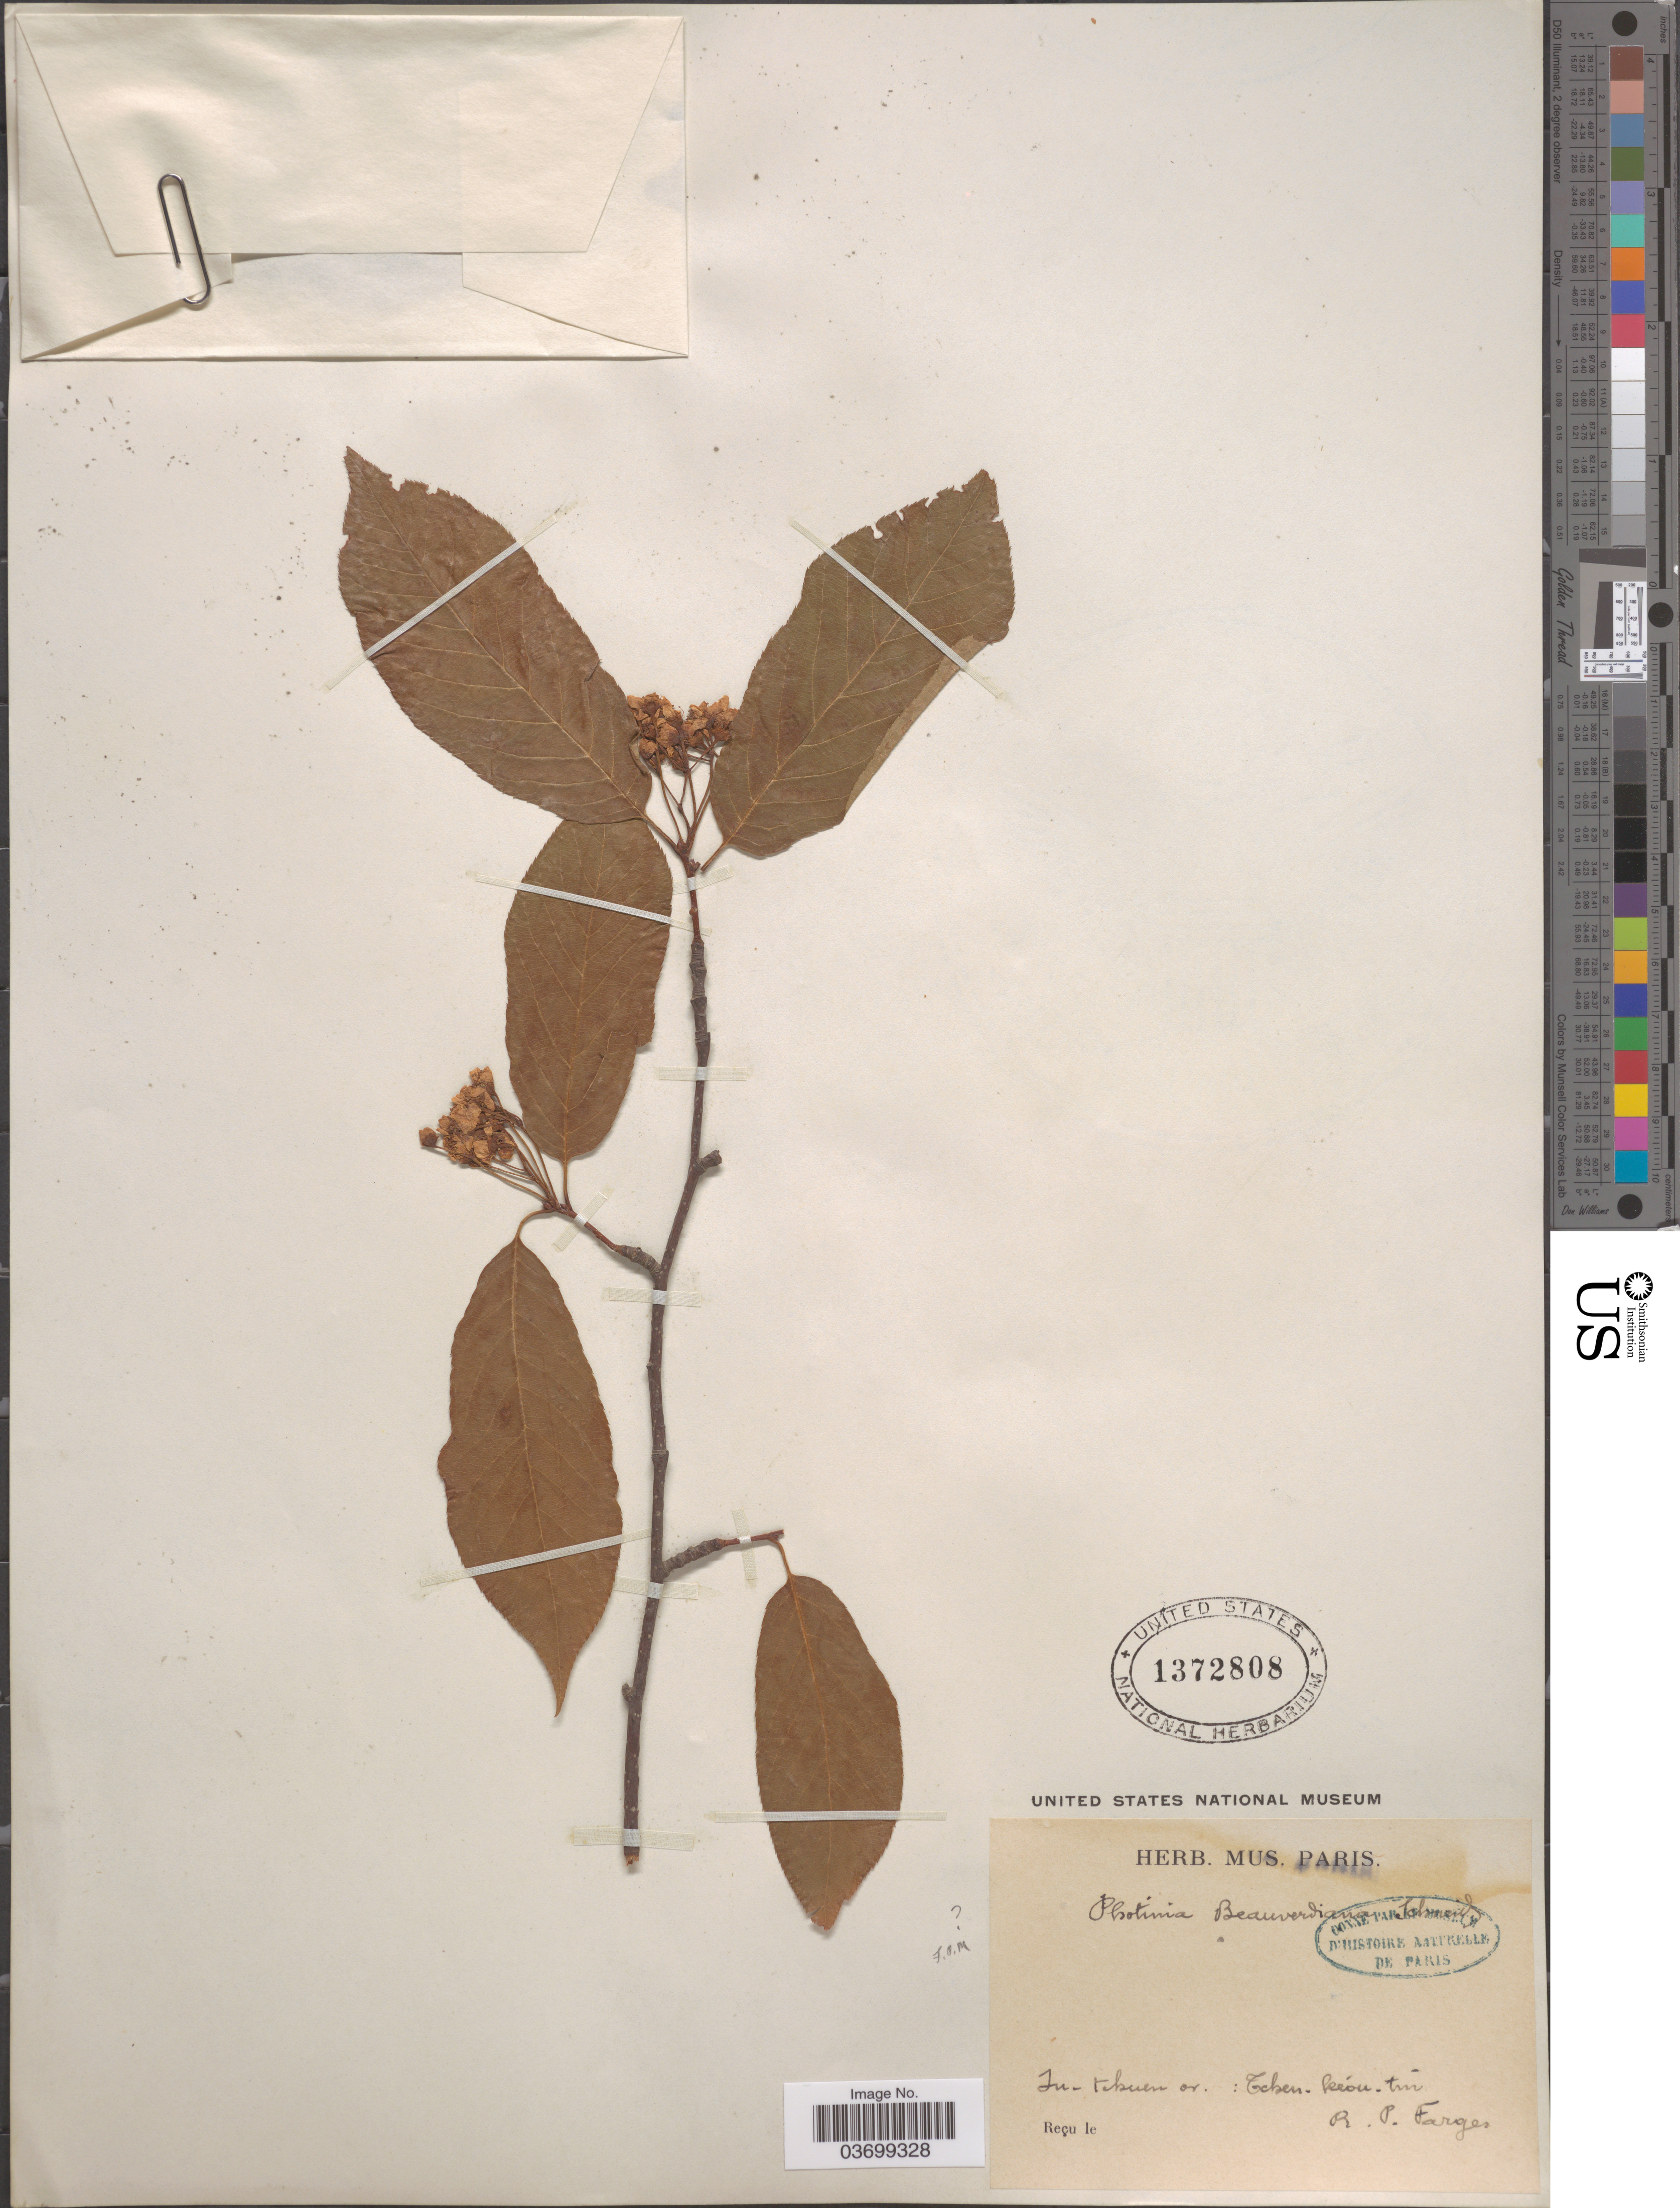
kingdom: Plantae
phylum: Tracheophyta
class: Magnoliopsida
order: Rosales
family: Rosaceae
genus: Photinia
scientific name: Photinia beauverdiana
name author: C.K. Schneid.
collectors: R. Farges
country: China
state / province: Sichuan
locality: Su-tchuen or.: Tchen-keóu-tin.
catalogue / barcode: US 1372808